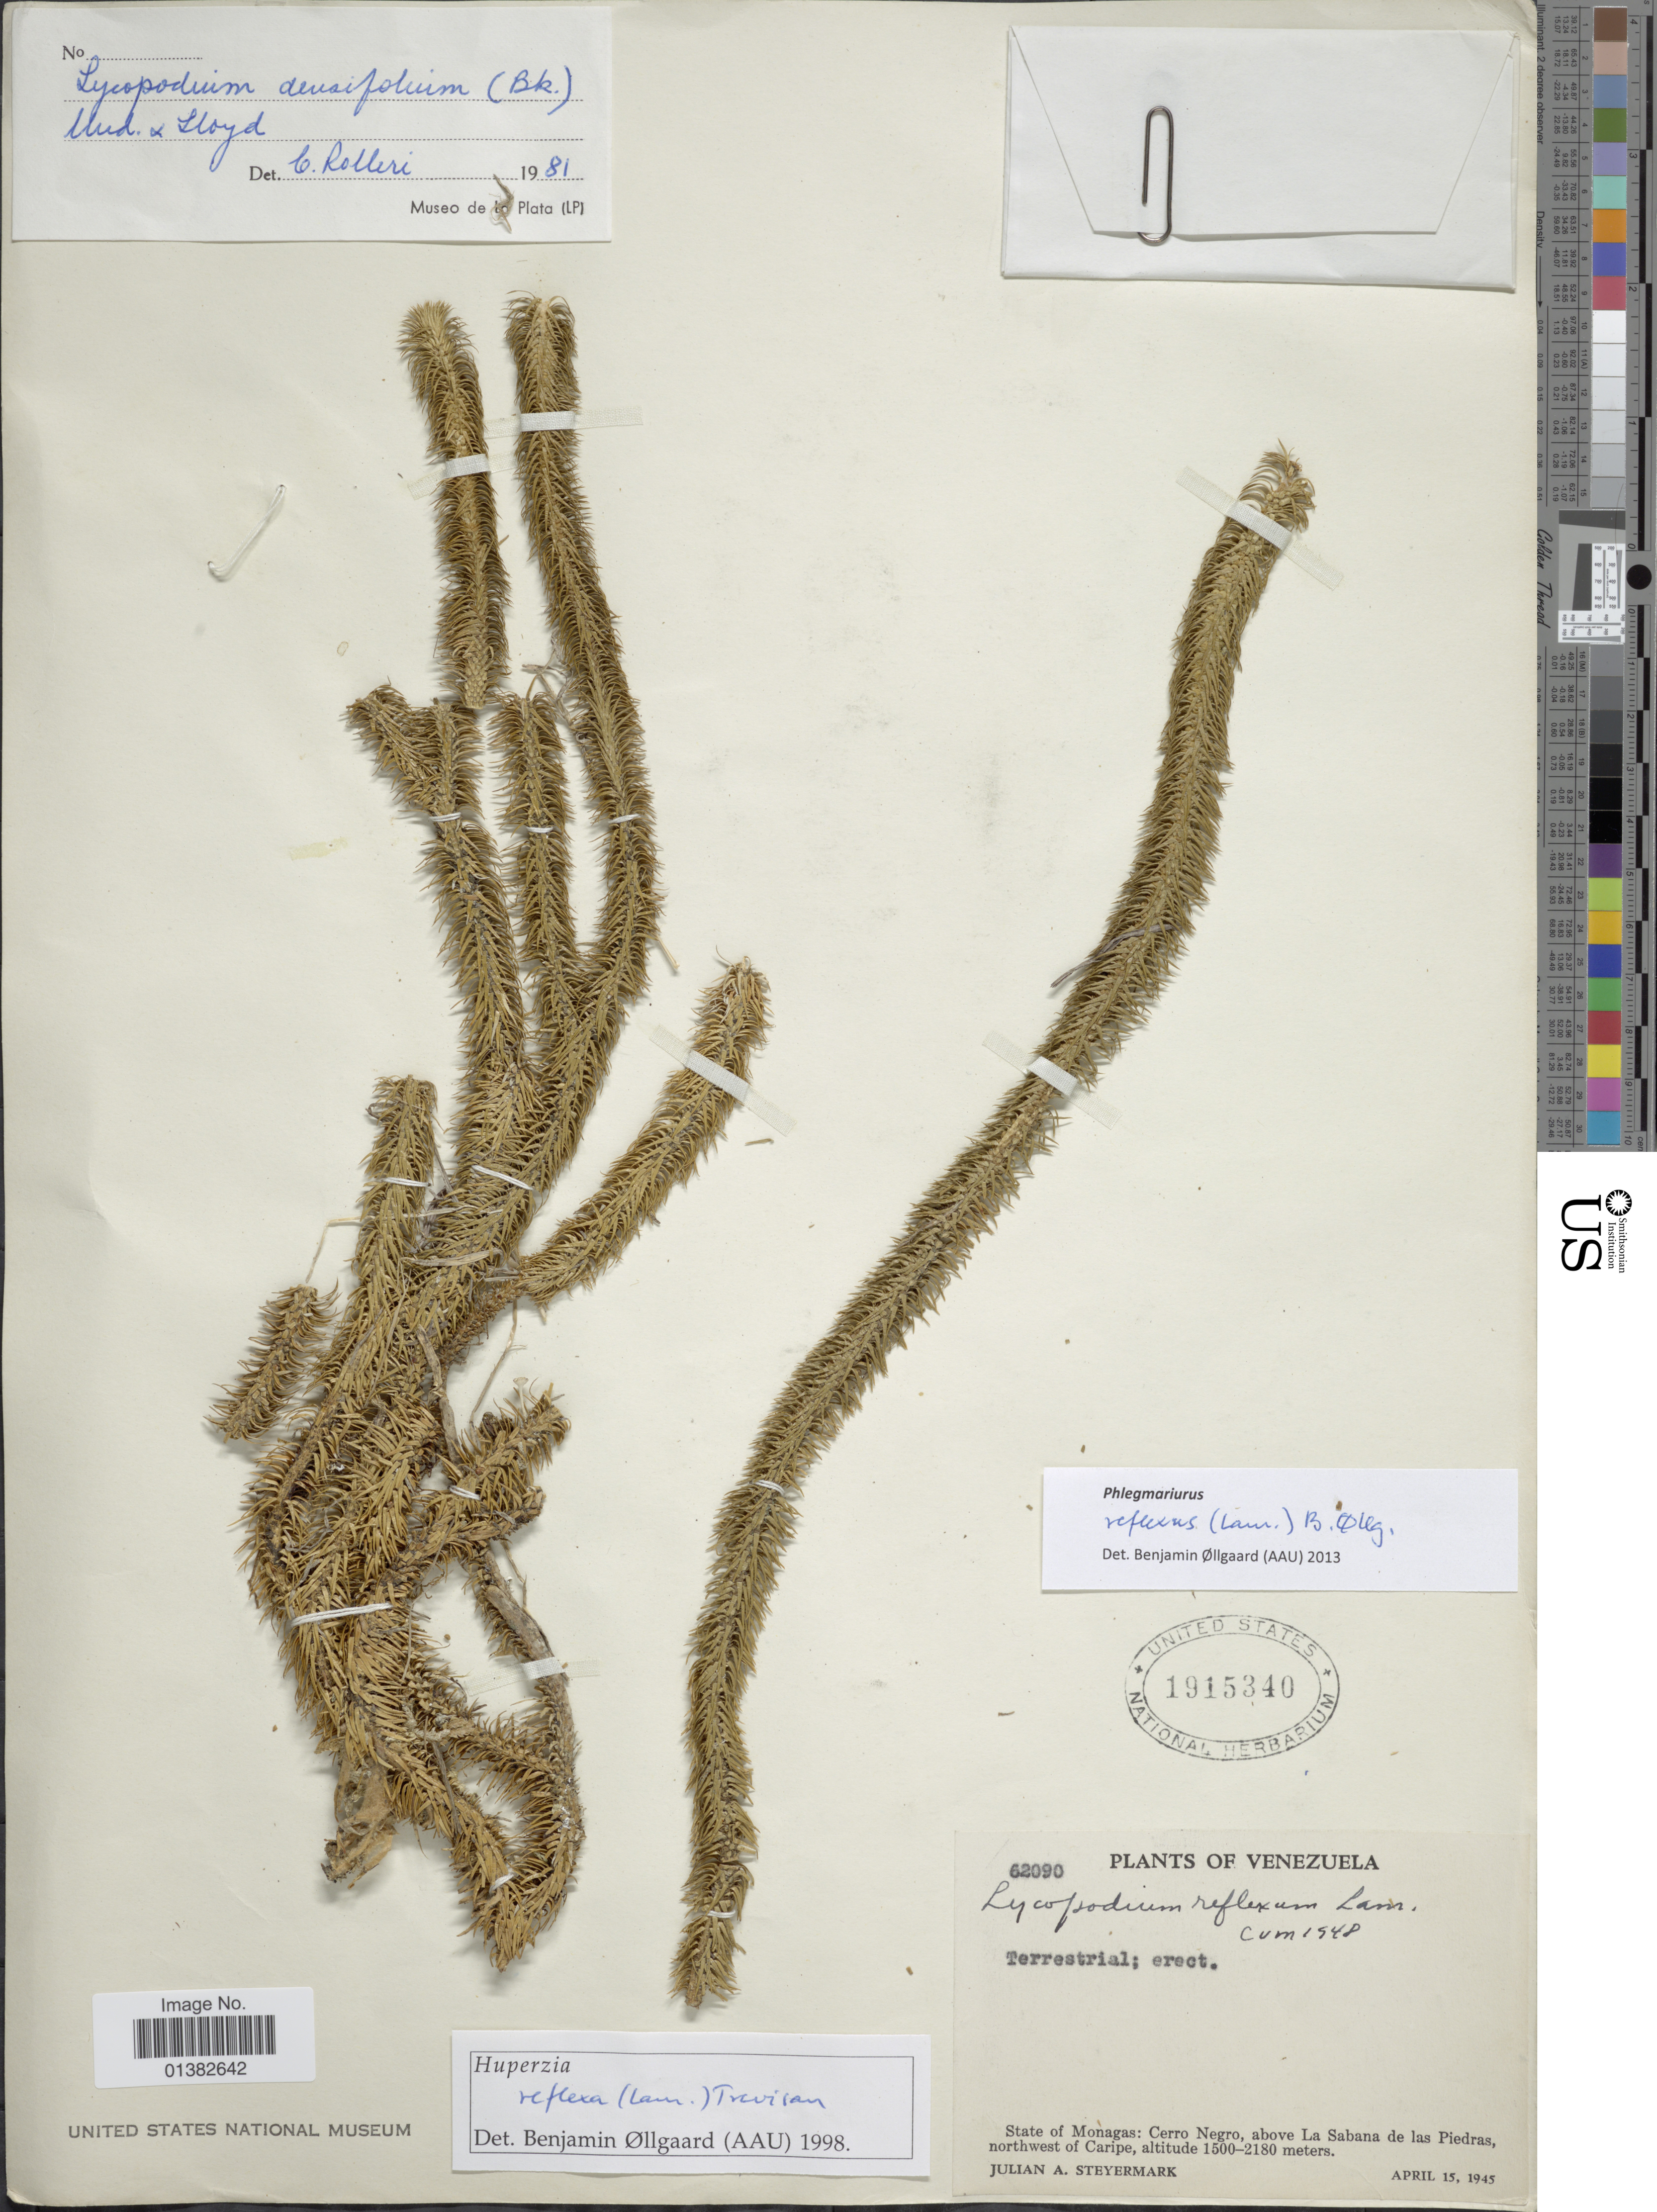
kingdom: Plantae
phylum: Tracheophyta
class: Lycopodiopsida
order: Lycopodiales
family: Lycopodiaceae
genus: Phlegmariurus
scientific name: Phlegmariurus reflexus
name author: (Lam.) B. Øllg.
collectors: J. Steyermark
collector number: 62090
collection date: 1945-04-15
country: Venezuela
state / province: Monagas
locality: Cerro Negro, above La Sabana de las Piedras, northwest of Caripe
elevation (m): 1500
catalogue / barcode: US 1915340